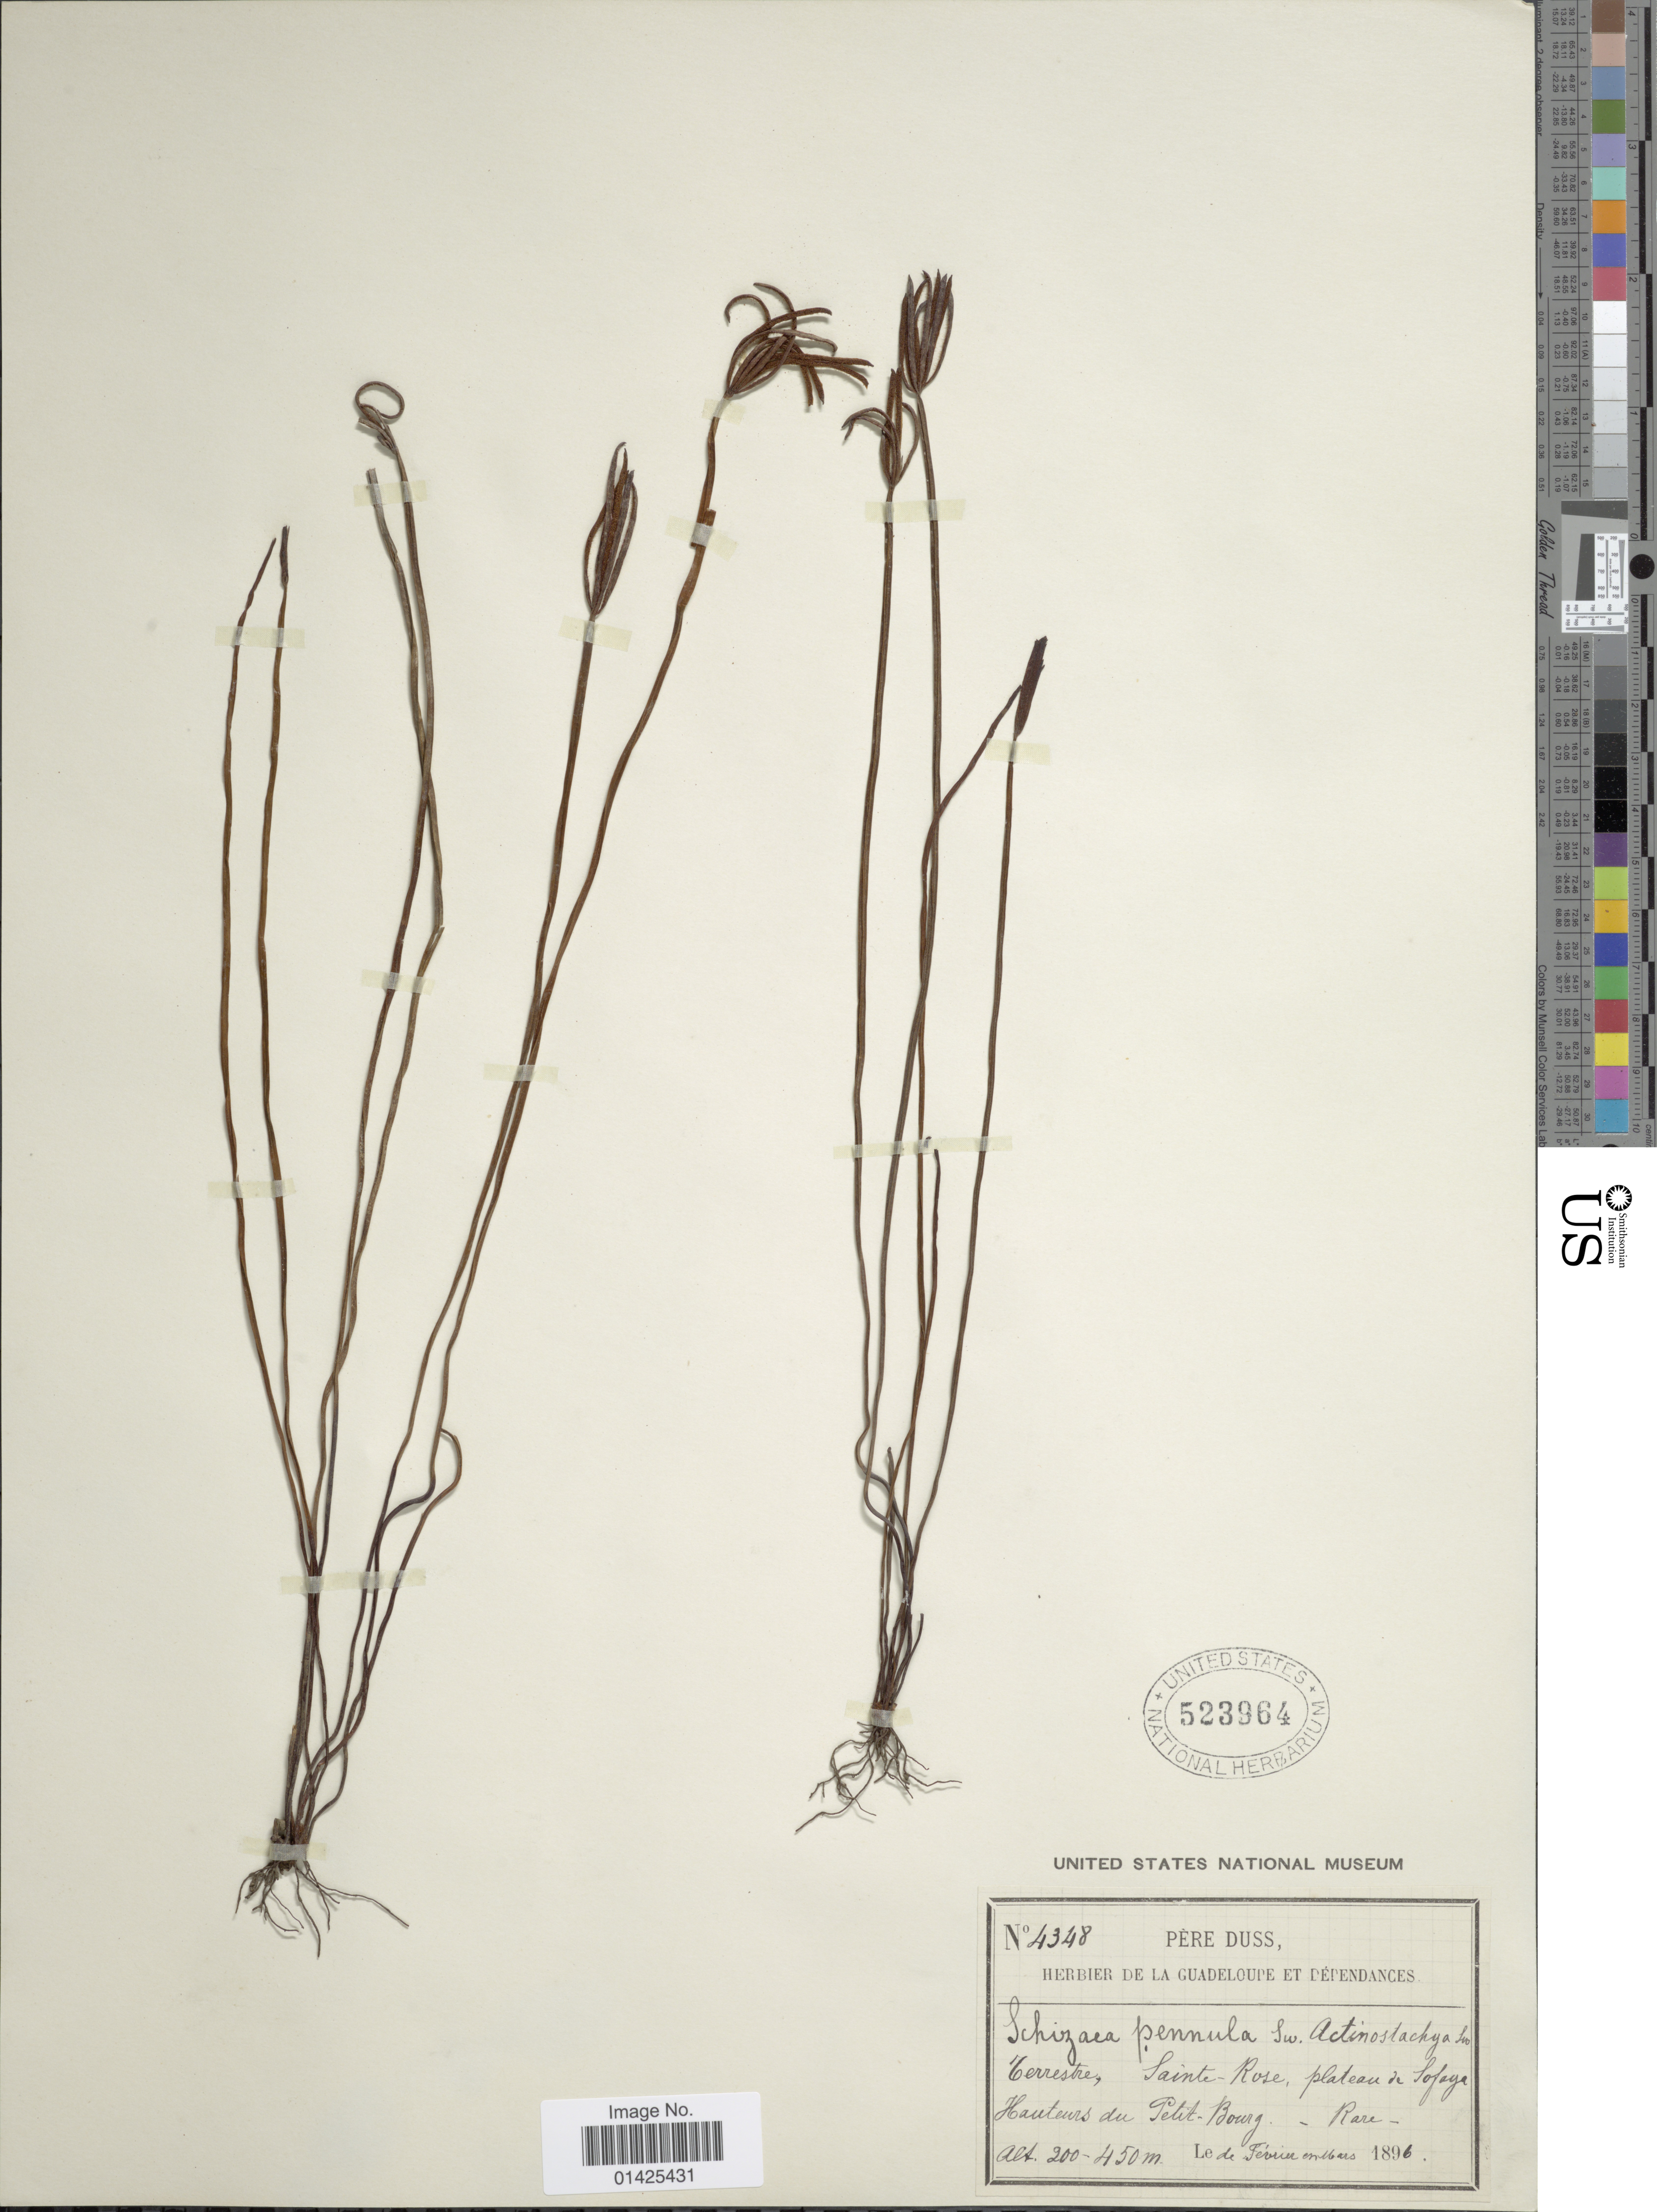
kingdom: Plantae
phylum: Tracheophyta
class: Polypodiopsida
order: Schizaeales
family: Schizaeaceae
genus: Actinostachys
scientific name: Actinostachys pennula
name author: (Sw.) Hook.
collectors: Père Duss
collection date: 1896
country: Guadeloupe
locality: Terrestre, Sainte-Rose, plateau de Sofaïa, Hauteurs du Petit Bourg.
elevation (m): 200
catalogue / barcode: US 523964